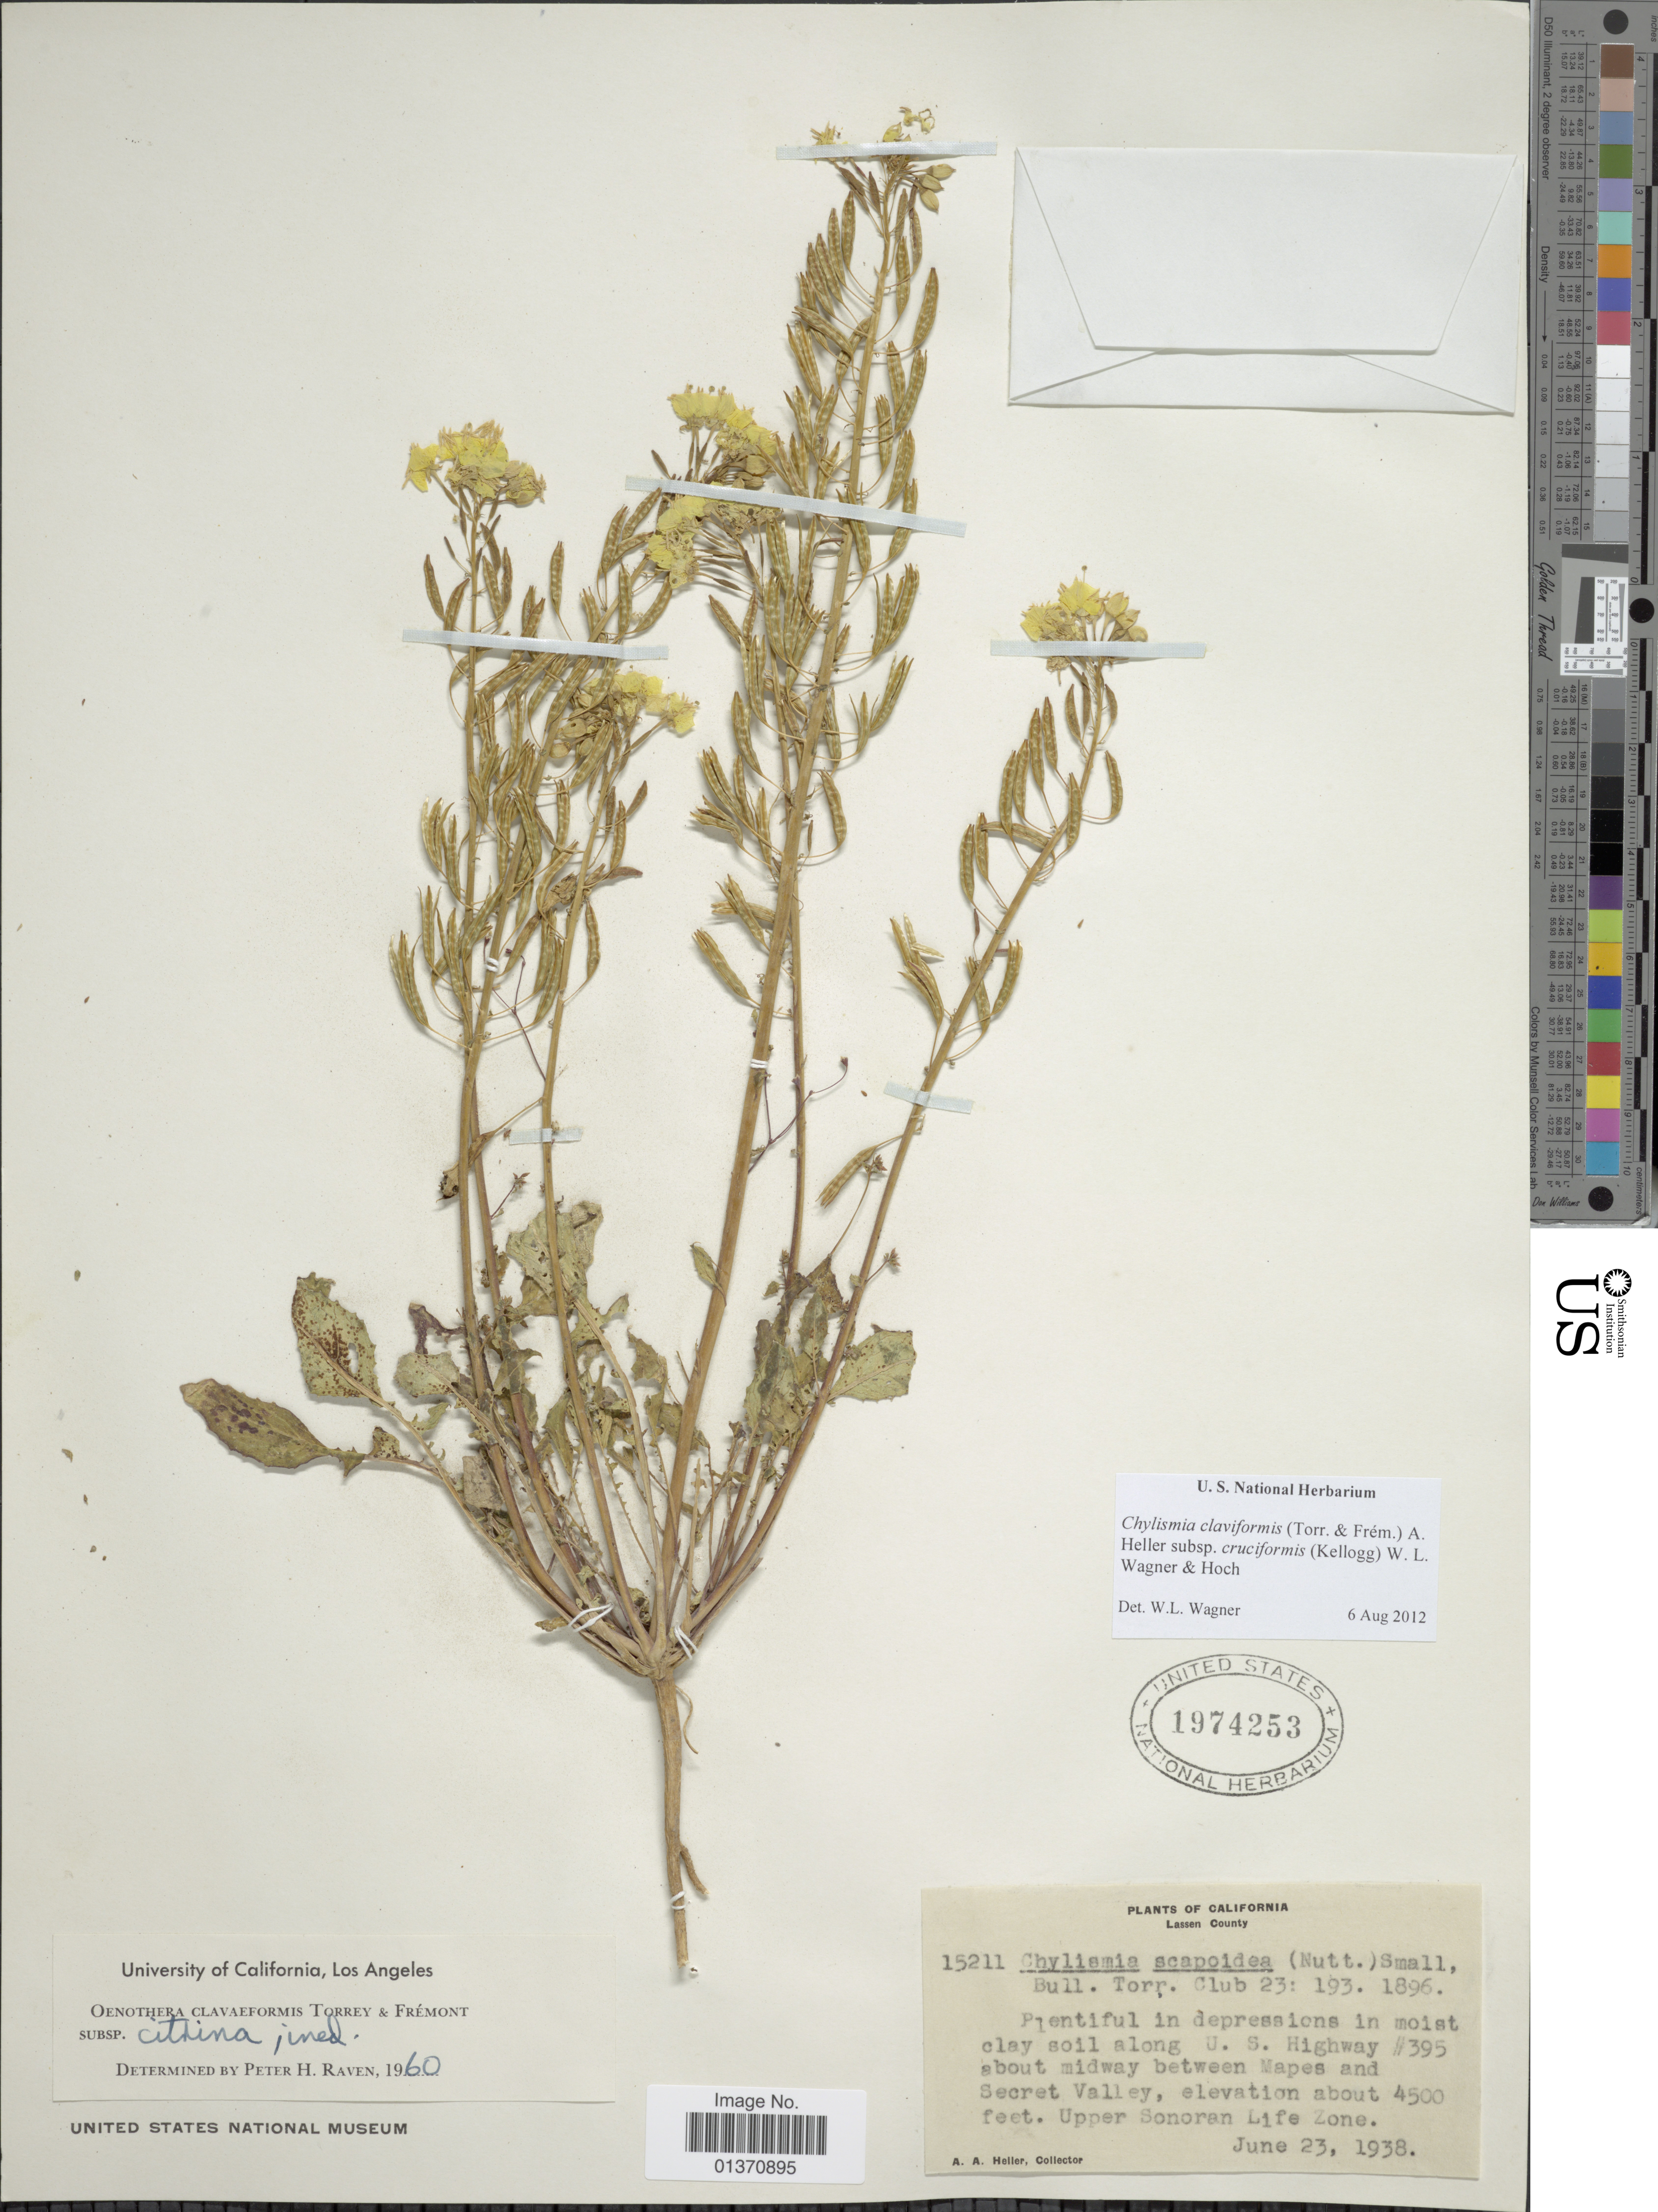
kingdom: Plantae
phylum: Tracheophyta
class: Magnoliopsida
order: Myrtales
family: Onagraceae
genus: Chylismia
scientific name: Chylismia claviformis subsp. cruciformis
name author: (Kellog) W.L. Wagner & Hoch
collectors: A. A. Heller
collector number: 15211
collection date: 1938-06-23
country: United States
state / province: California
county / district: Lassen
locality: Lassen County, plentiful in depressions in moist clay soil along U. S. Highway #395 about midway between Mapes and Secret Valley, Upper Sonoran Life Zone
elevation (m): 1372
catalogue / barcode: US 1974253